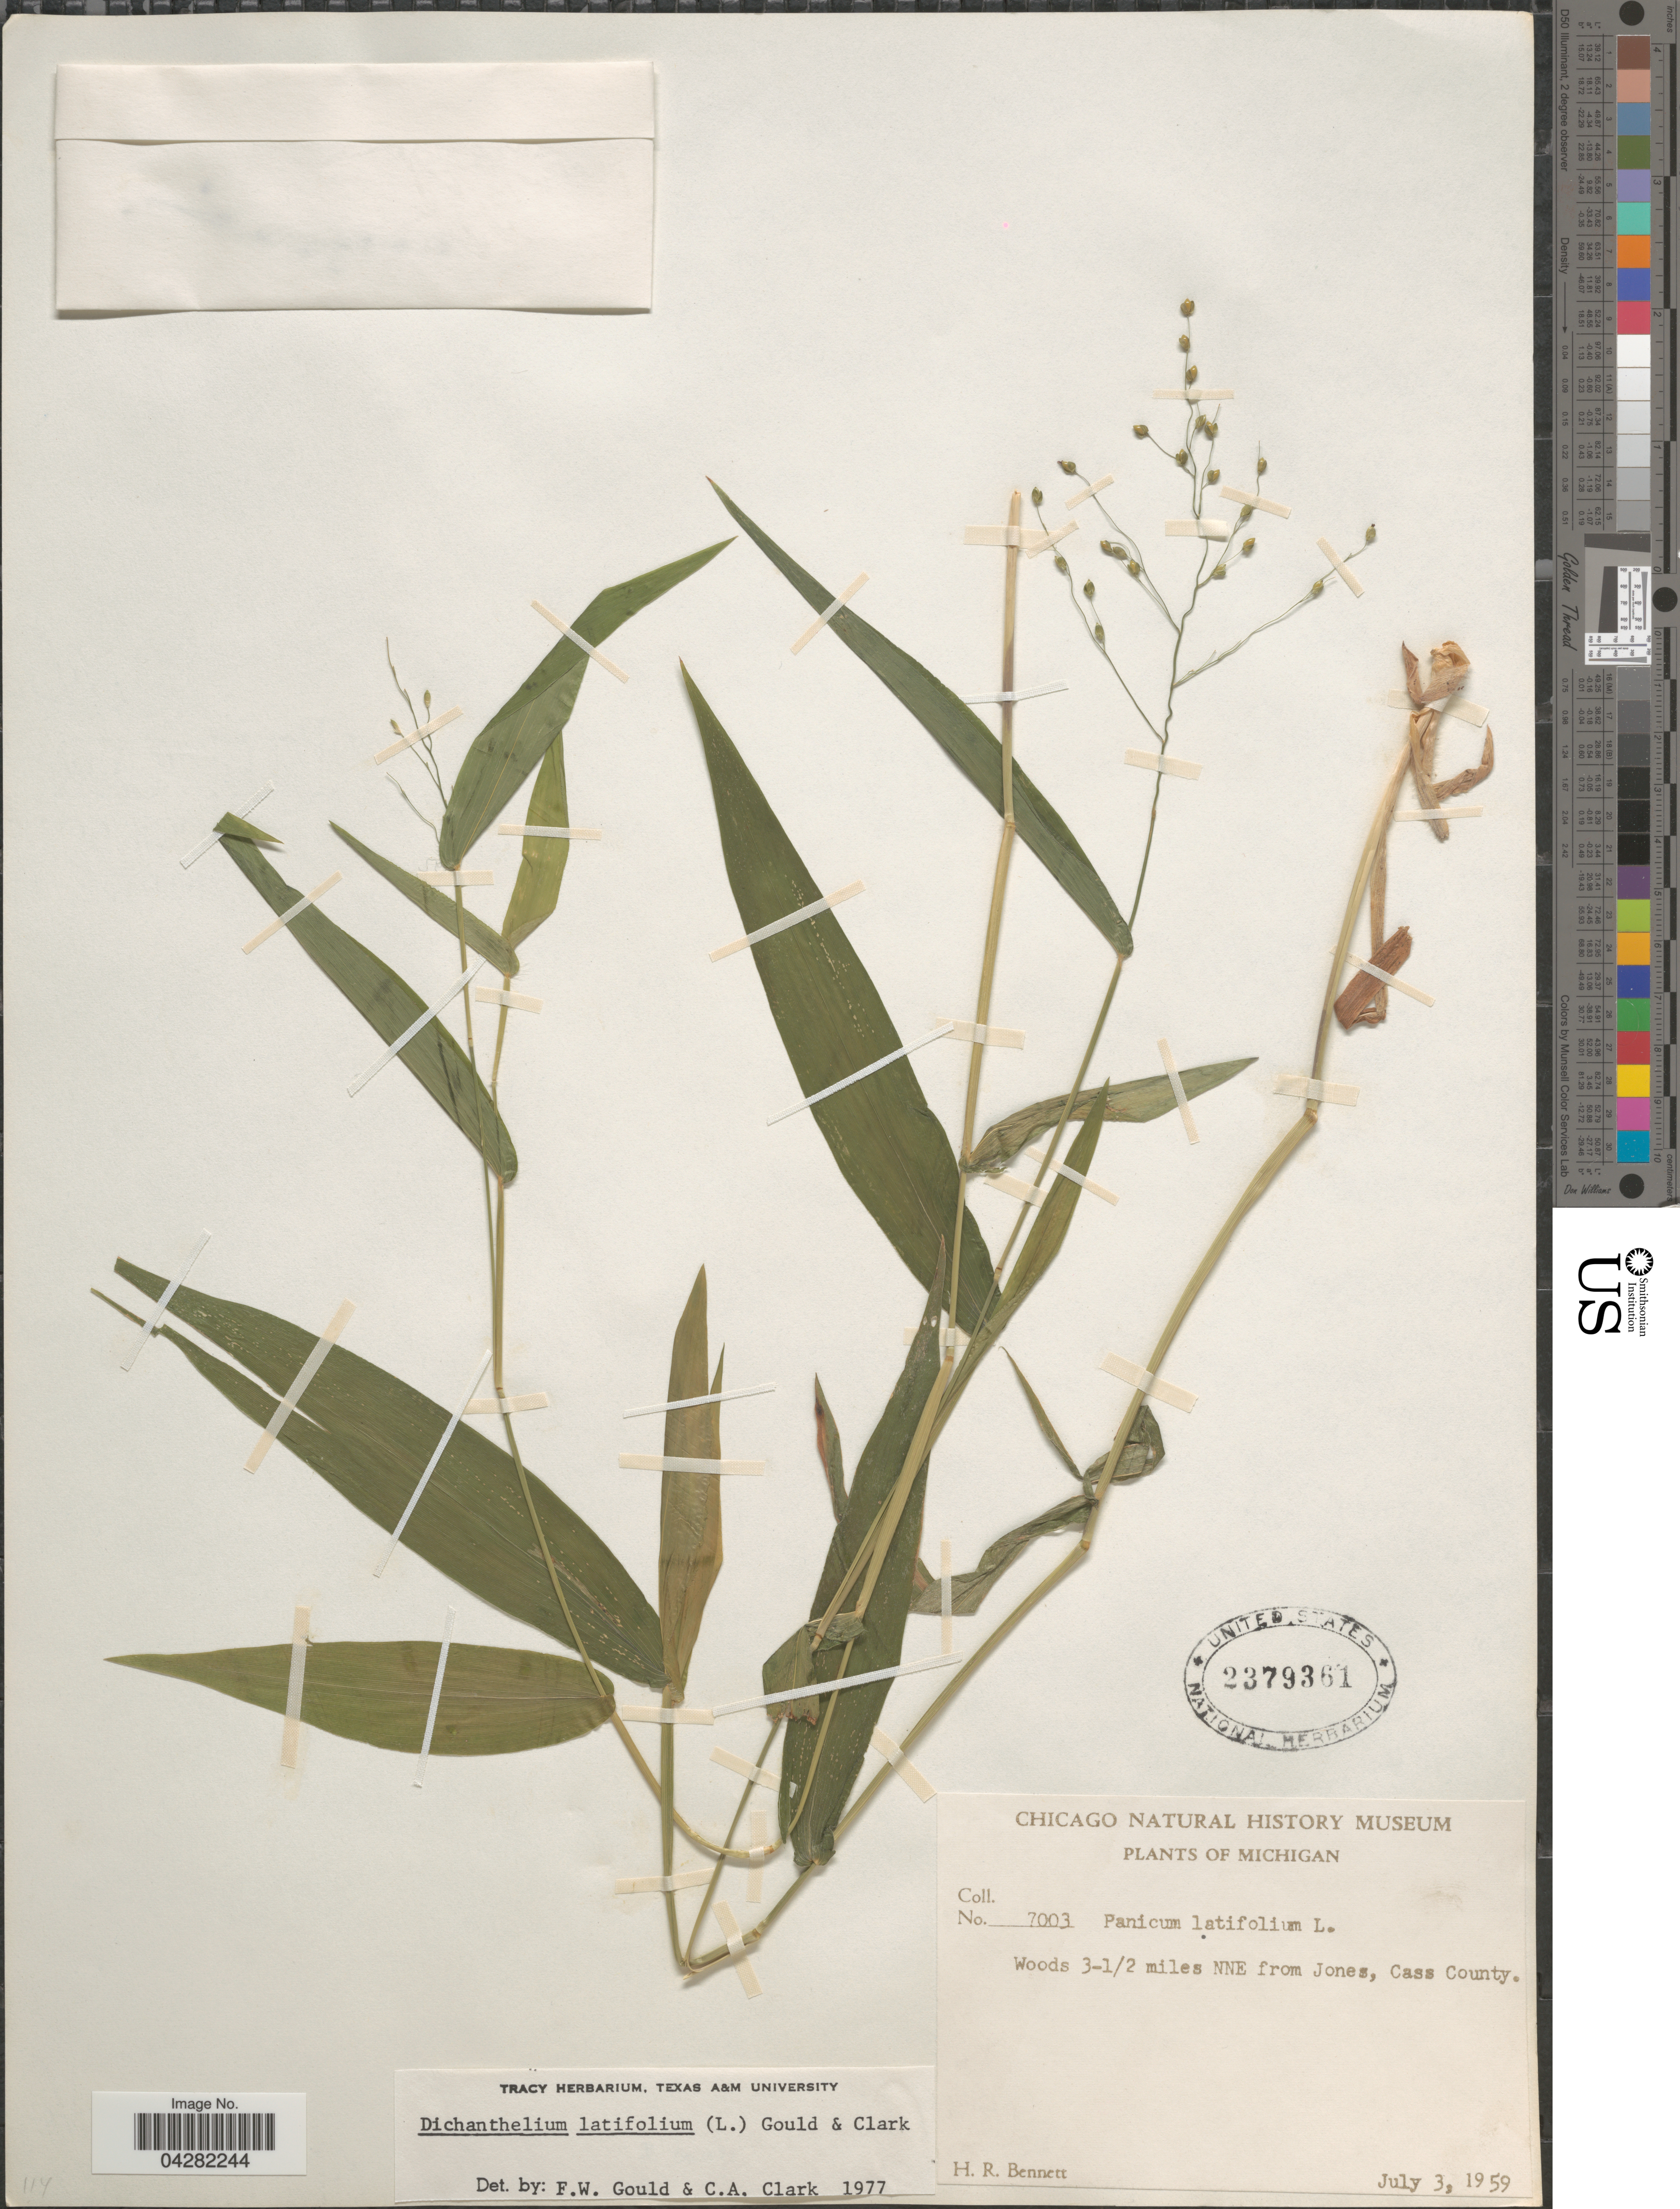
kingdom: Plantae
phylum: Tracheophyta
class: Liliopsida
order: Poales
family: Poaceae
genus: Dichanthelium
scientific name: Dichanthelium laxiflorum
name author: (Lam.) Gould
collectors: H. R. Bennett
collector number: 7003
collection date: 1959-07-03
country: United States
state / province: Michigan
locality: Woods 3-½ miles NNE from Jones, Cass County.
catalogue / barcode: US 2379361